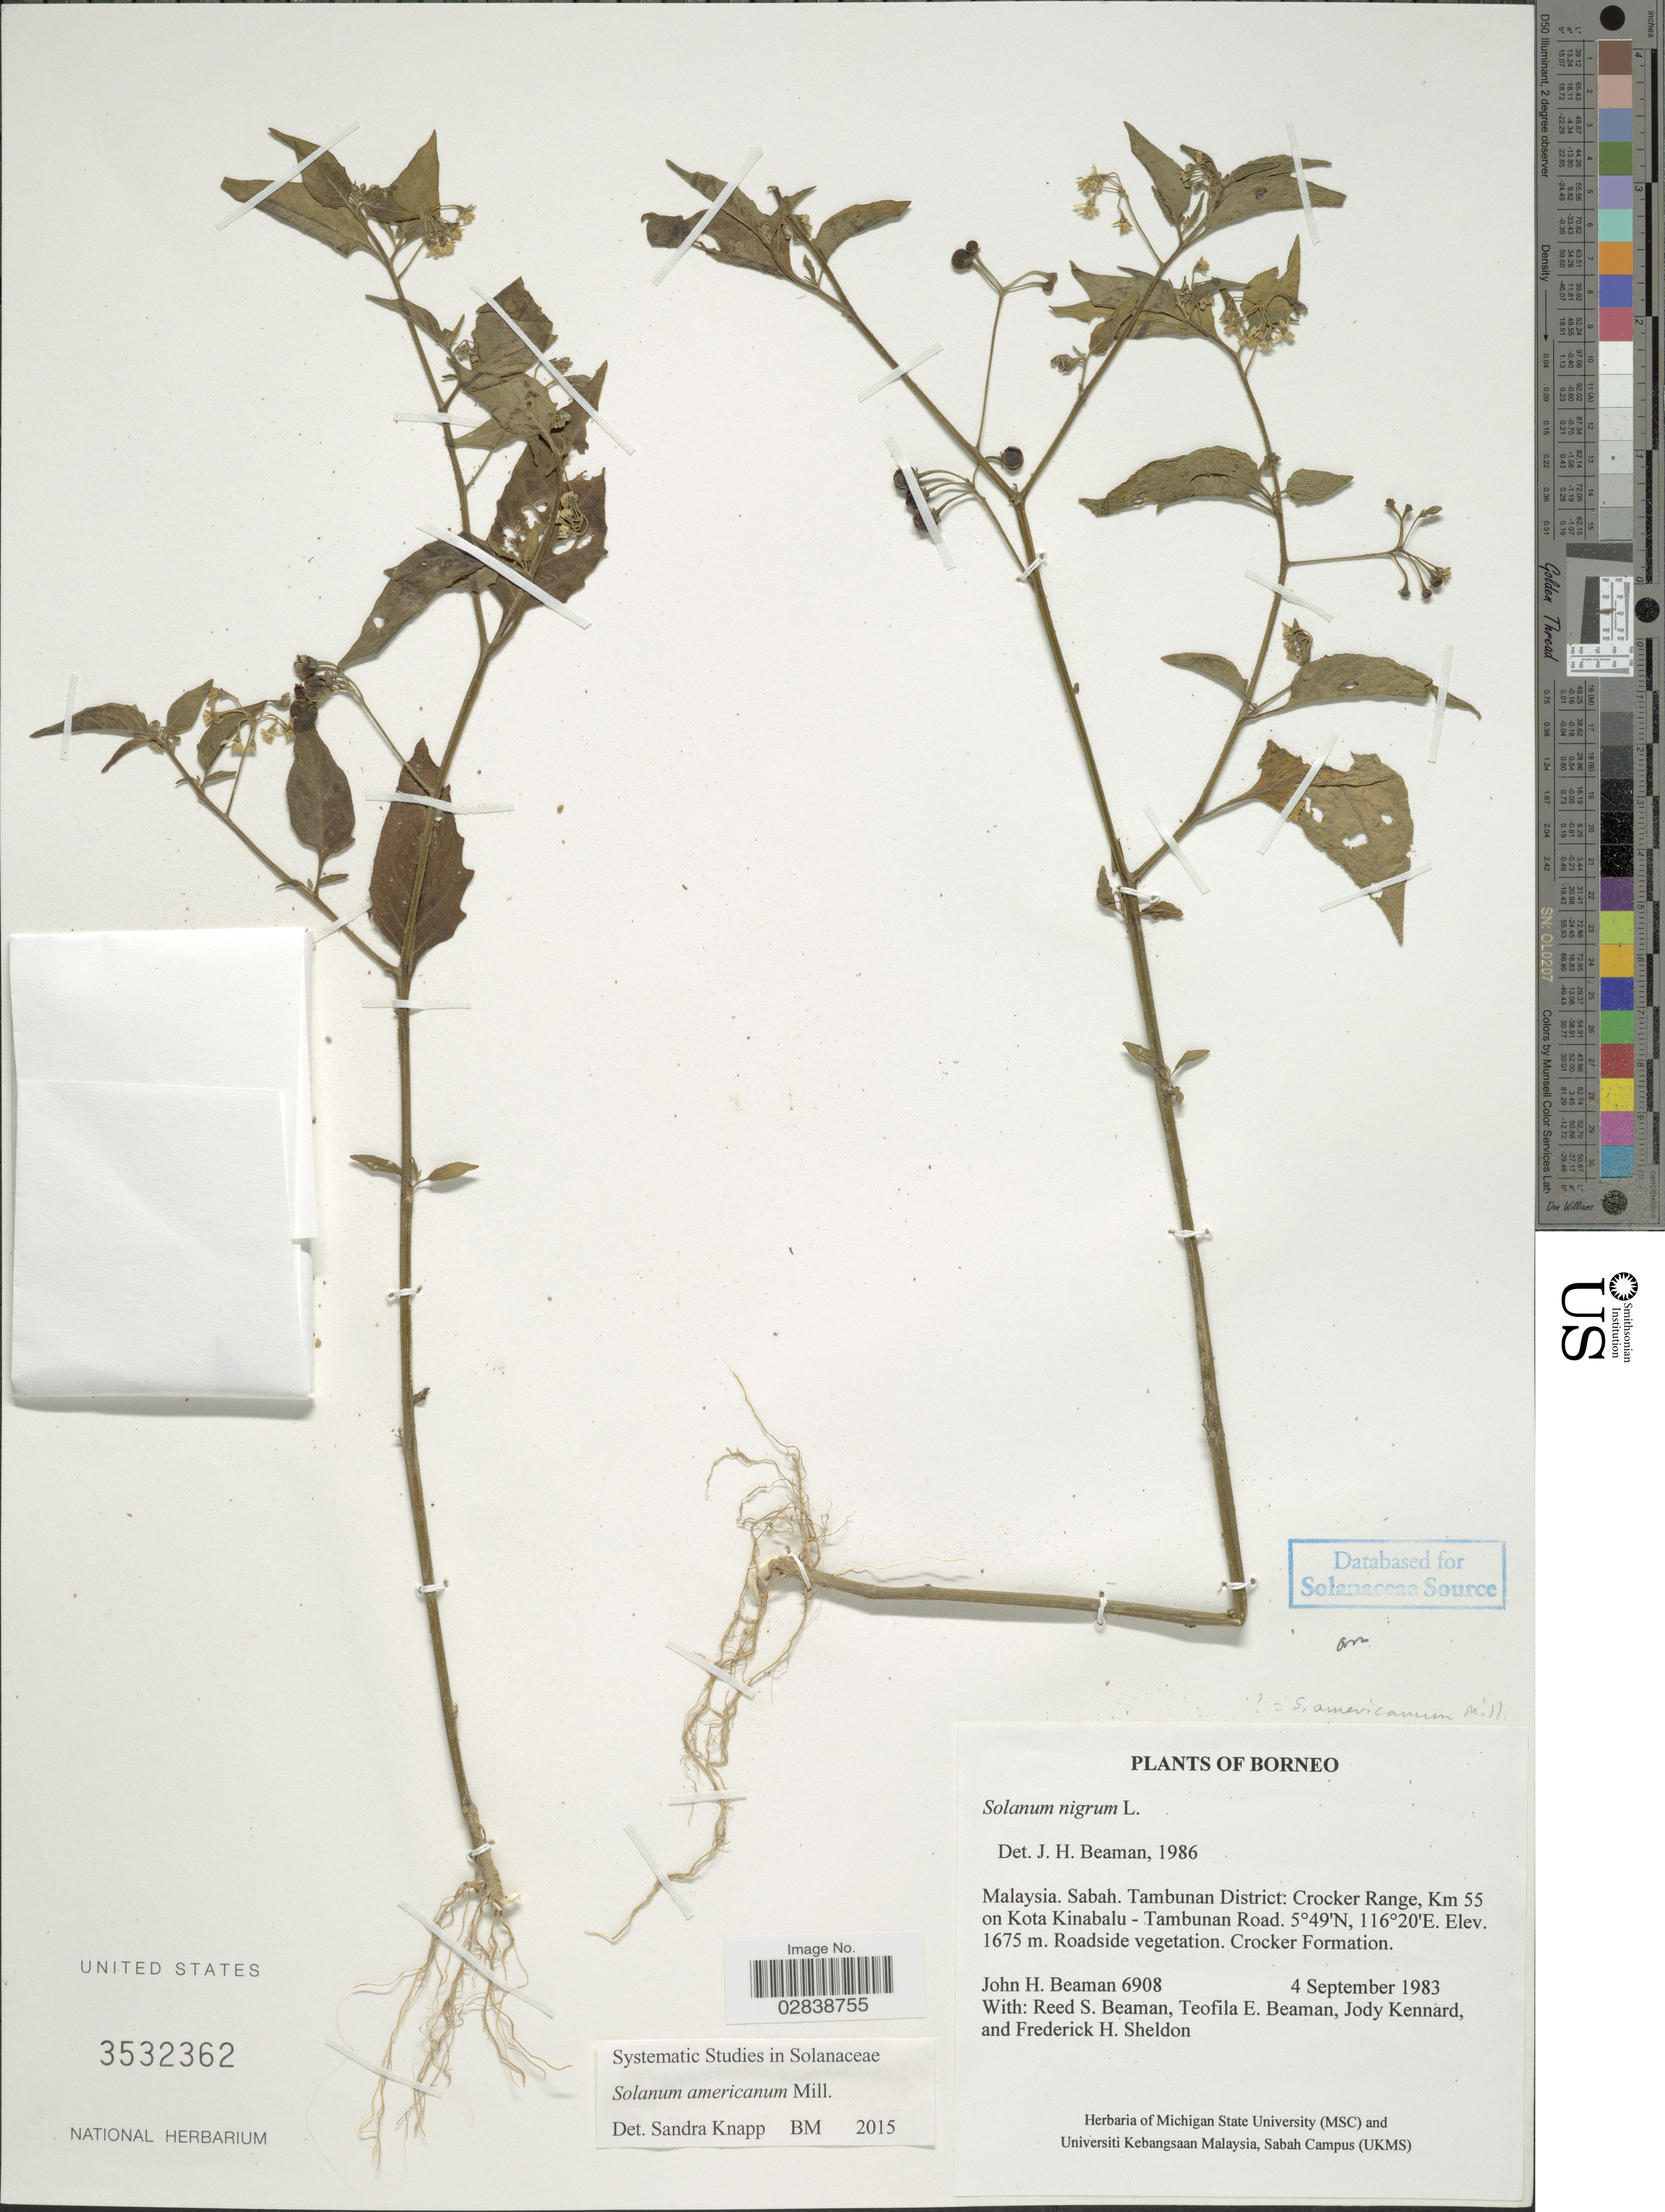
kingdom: Plantae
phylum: Tracheophyta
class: Magnoliopsida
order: Solanales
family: Solanaceae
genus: Solanum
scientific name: Solanum americanum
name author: Mill.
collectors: J. H. Beaman, R. S. Beaman, T. E. Beaman, J. Kennard & F. Sheldon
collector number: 6908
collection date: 1983-09-04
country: Malaysia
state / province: Sabah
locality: Borneo. Tambunan District: Crocker Range, Km 55 on Kota Kinabalu - Tambunan Road.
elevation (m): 1675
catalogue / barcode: US 3532362